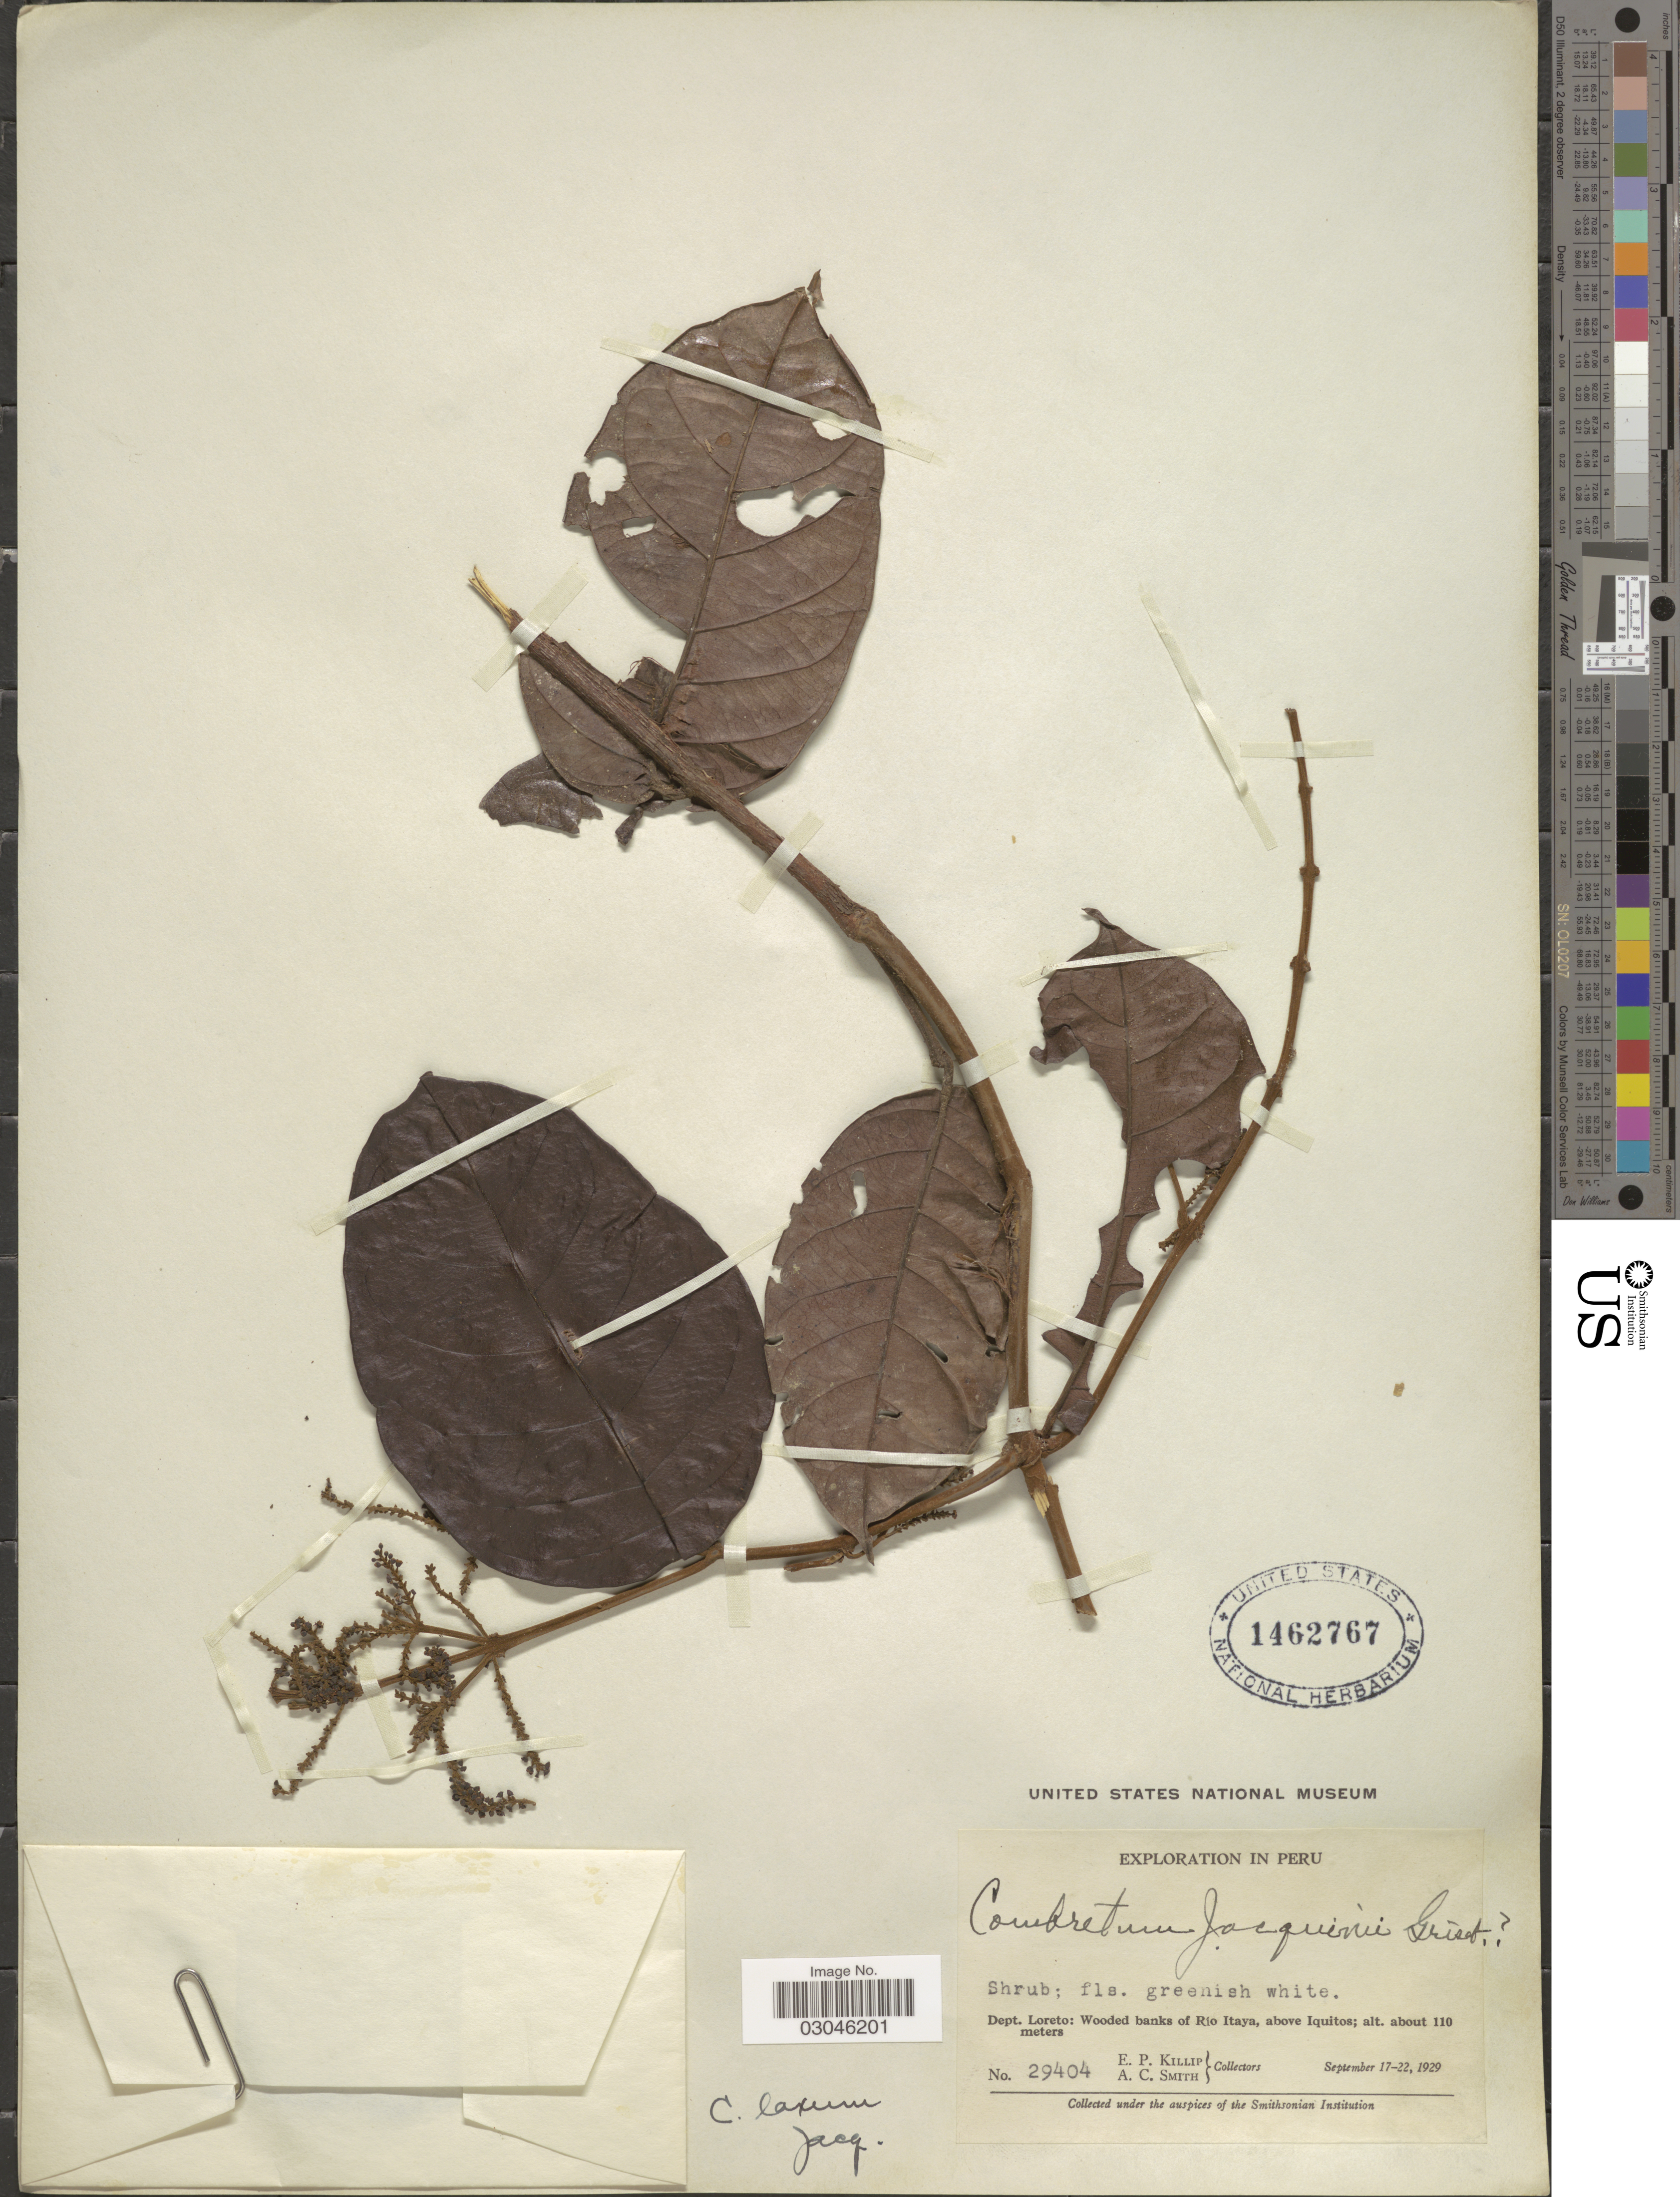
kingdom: Plantae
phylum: Tracheophyta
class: Magnoliopsida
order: Myrtales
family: Combretaceae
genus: Combretum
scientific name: Combretum laxum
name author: Jacq.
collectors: E. P. Killip & A. C. Smith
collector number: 29404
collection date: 1929-09-17/1929-09-22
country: Peru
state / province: Loreto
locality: Dept. Loreto: Wooded banks of Río Itaya, above Iquitos.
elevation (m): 110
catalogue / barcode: US 1462767